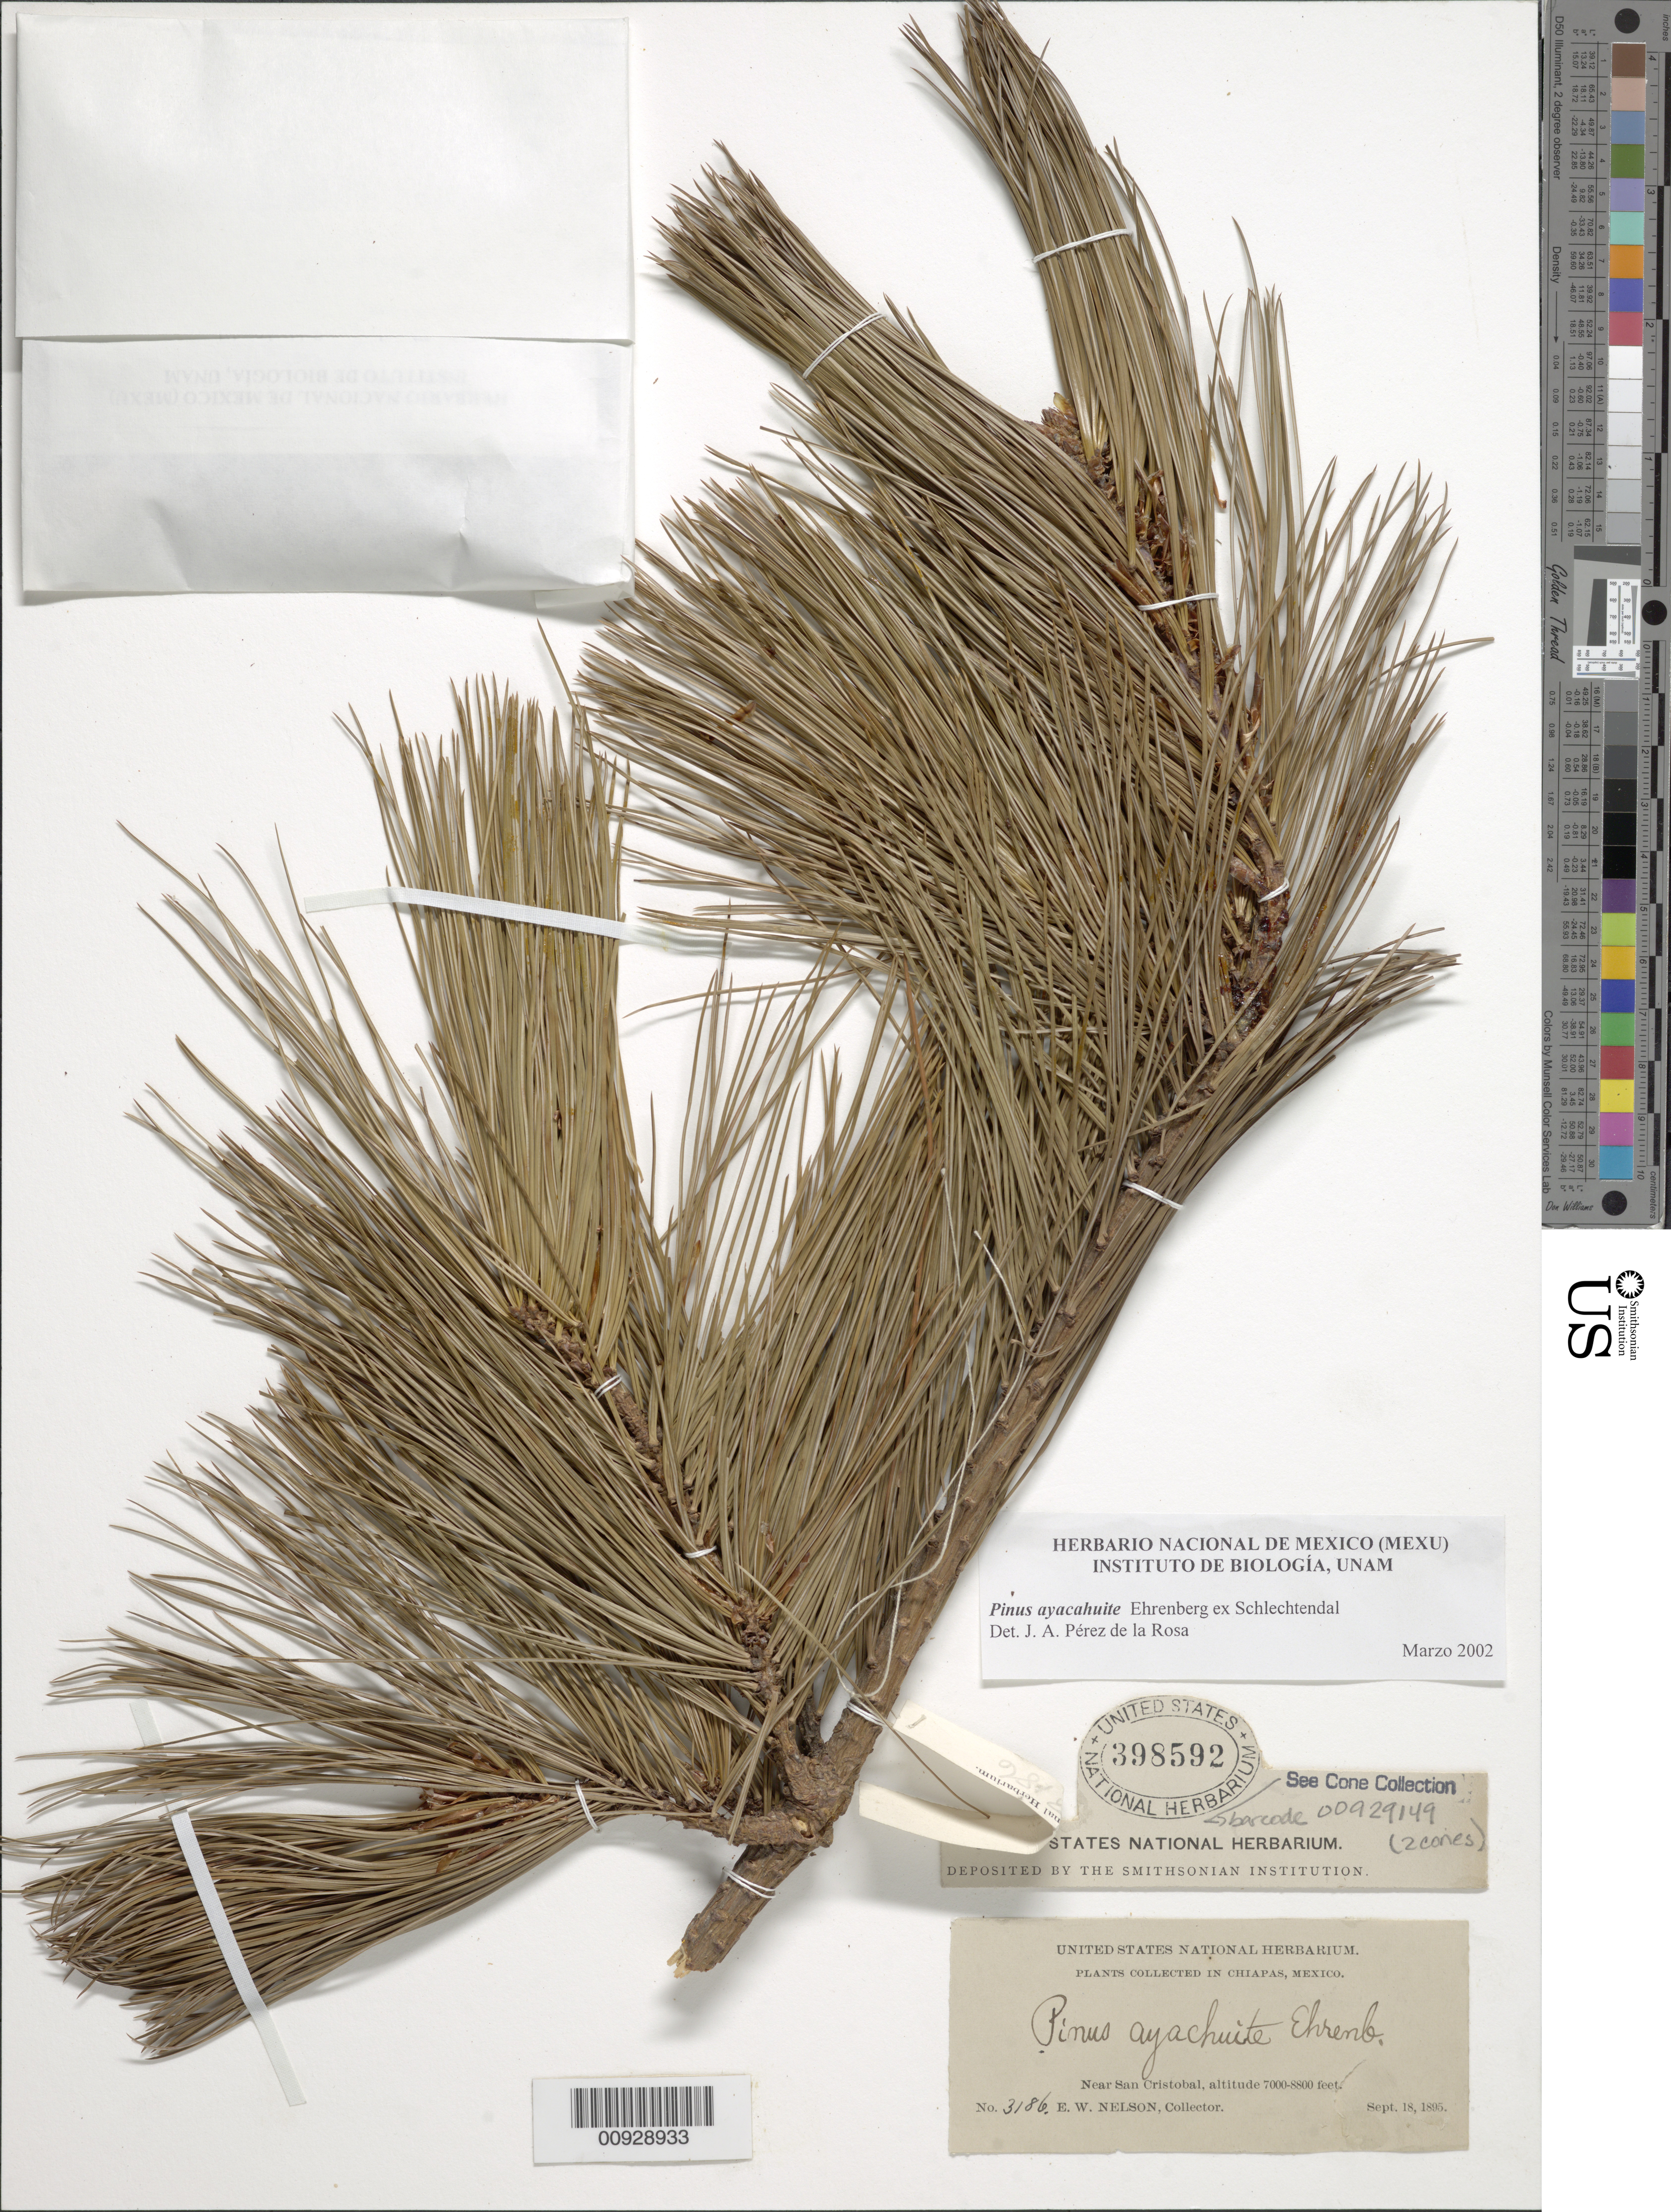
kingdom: Plantae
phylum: Tracheophyta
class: Pinopsida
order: Pinales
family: Pinaceae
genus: Pinus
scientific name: Pinus ayacahuite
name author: Ehrenb. ex Schltdl.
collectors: E. W. Nelson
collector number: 3186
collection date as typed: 18 Sep 1895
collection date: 1895-09-18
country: Mexico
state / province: Chiapas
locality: Near San Cristóbal.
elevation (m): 2134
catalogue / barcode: US 398592